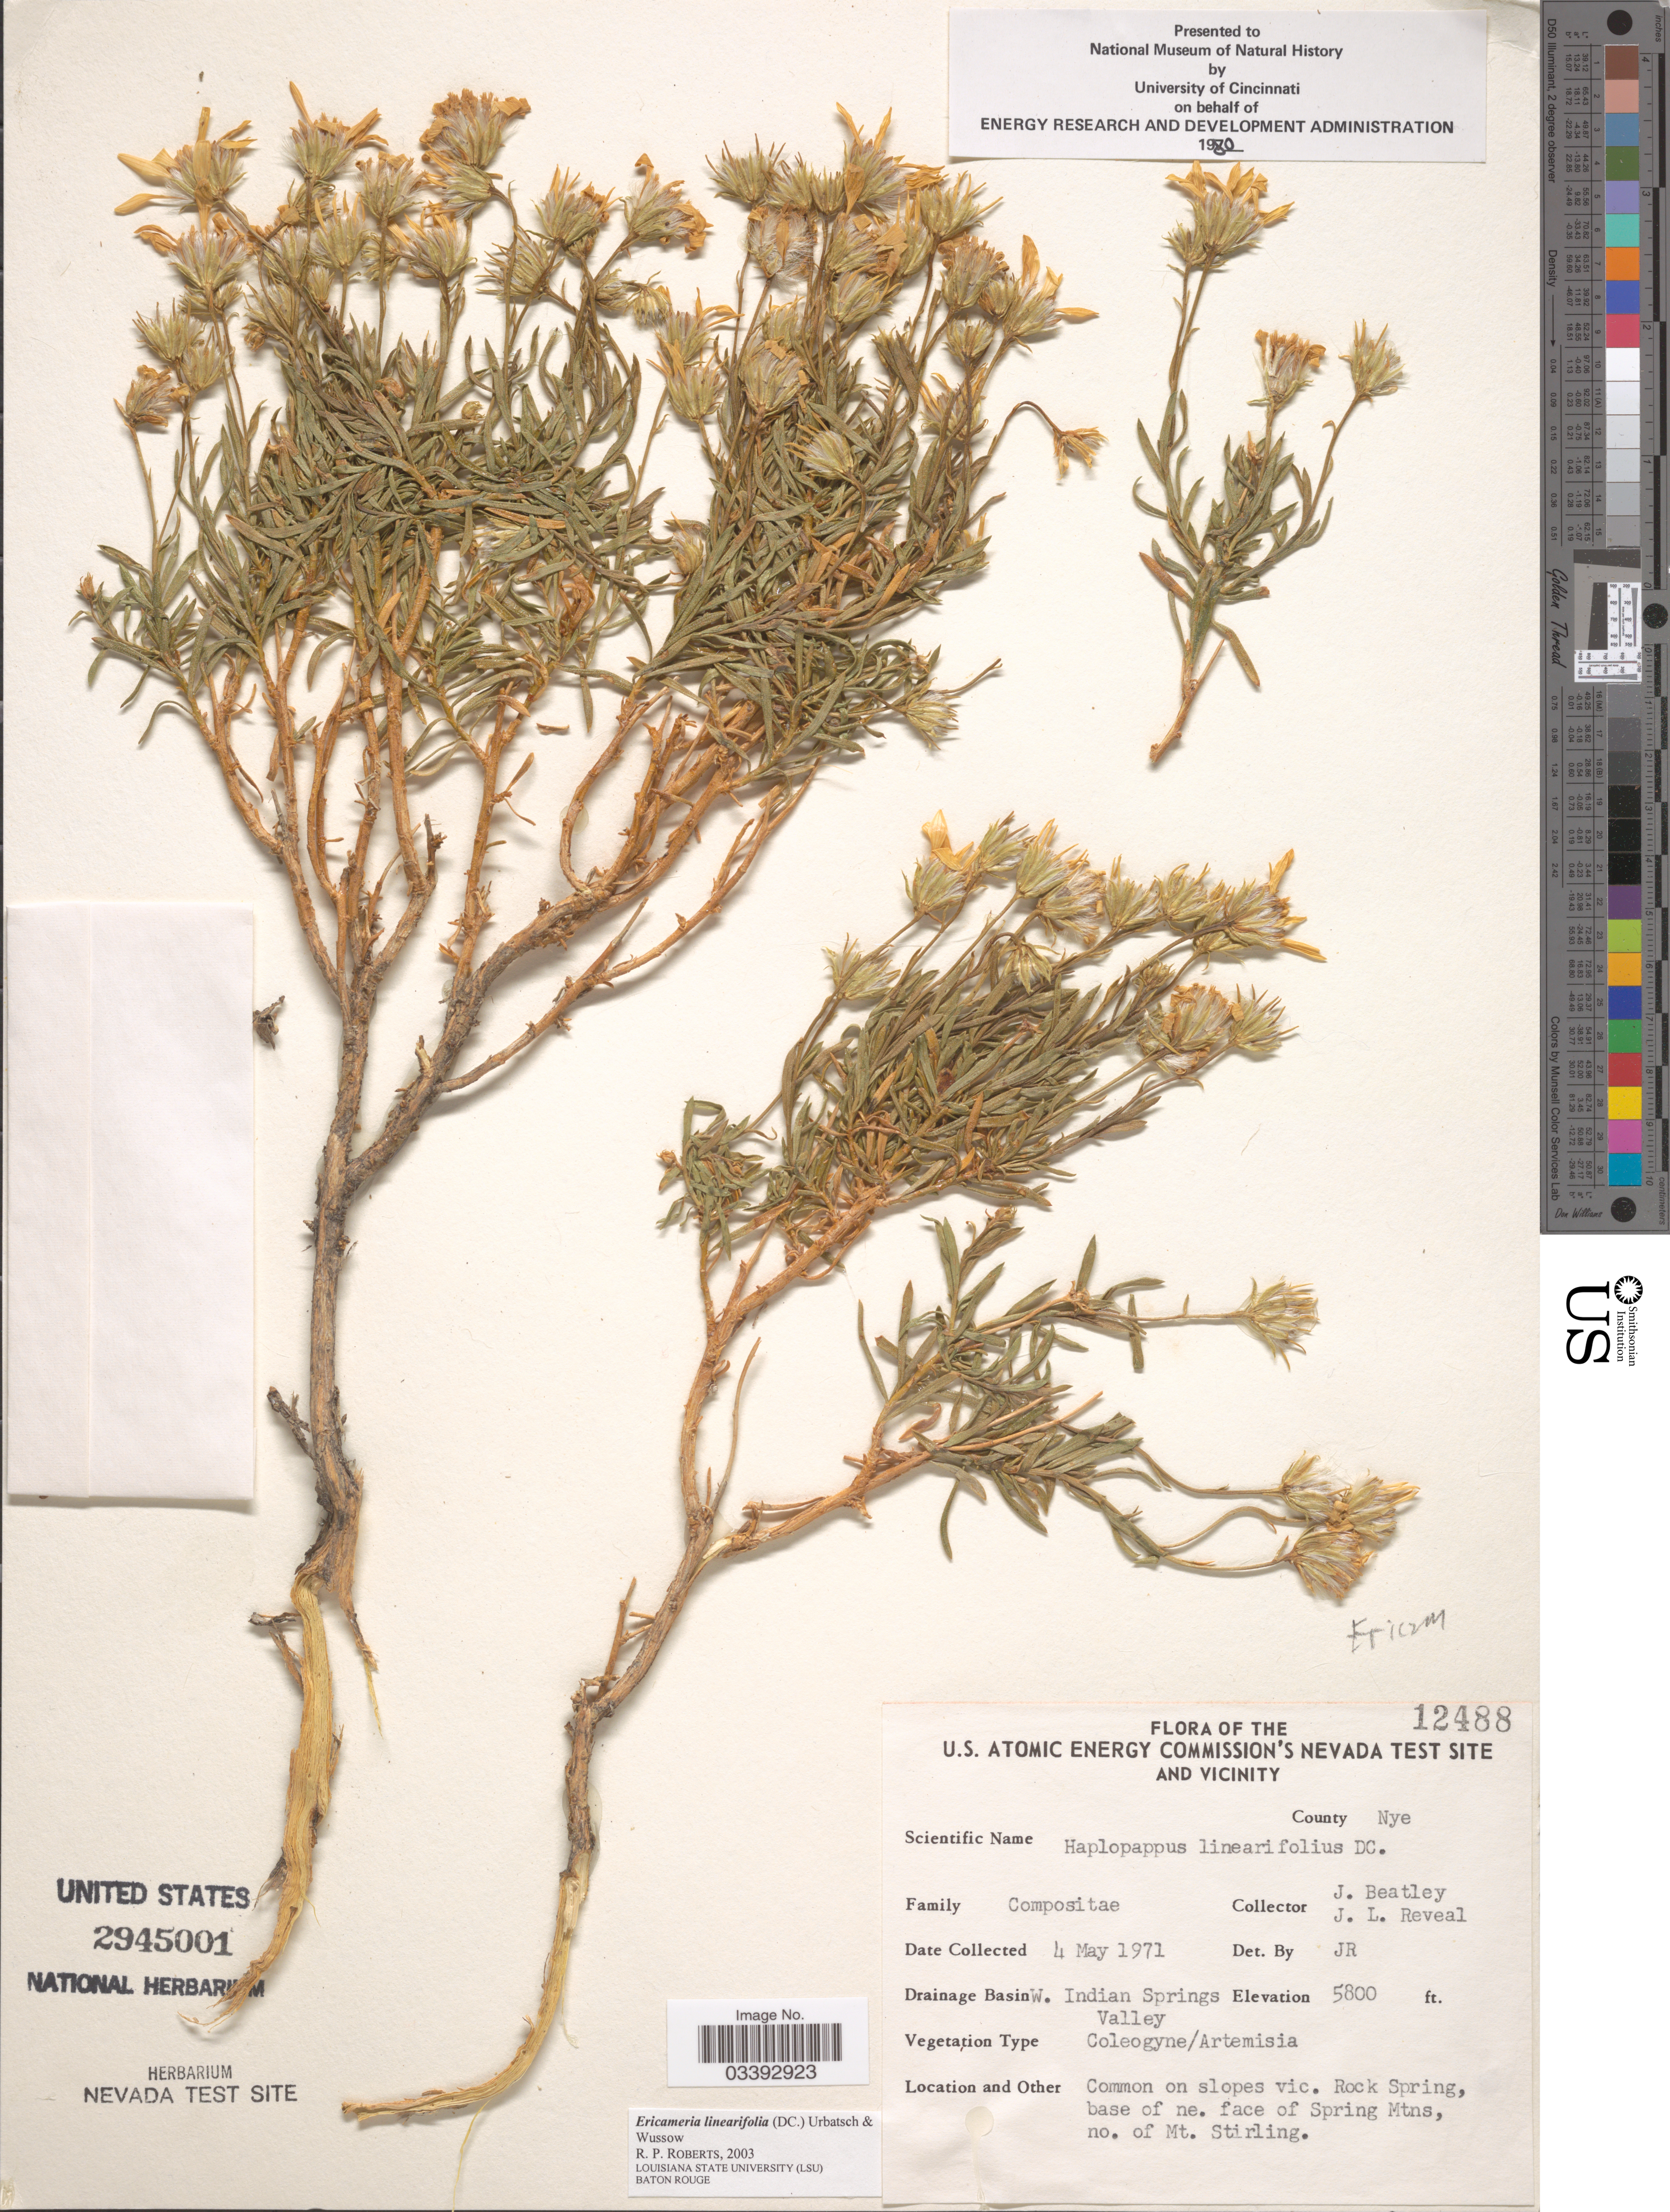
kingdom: Plantae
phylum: Tracheophyta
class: Magnoliopsida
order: Asterales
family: Asteraceae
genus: Ericameria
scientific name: Ericameria linearifolia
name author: (DC.) Urbatsch & Wussow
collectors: J. C. Beatley & J. L. Reveal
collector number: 12488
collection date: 1971-05-04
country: United States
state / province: Nevada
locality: U.S. Atomic Energy Commission's Nevada Test Site and Vicinity. County Nye, Drainage Basin W. Indian Springs Valley. Common on slopes vic. Rock Spring, base of ne. face of Spring Mtns, no. of Mt. Stirling.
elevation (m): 1768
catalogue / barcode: US 2945001